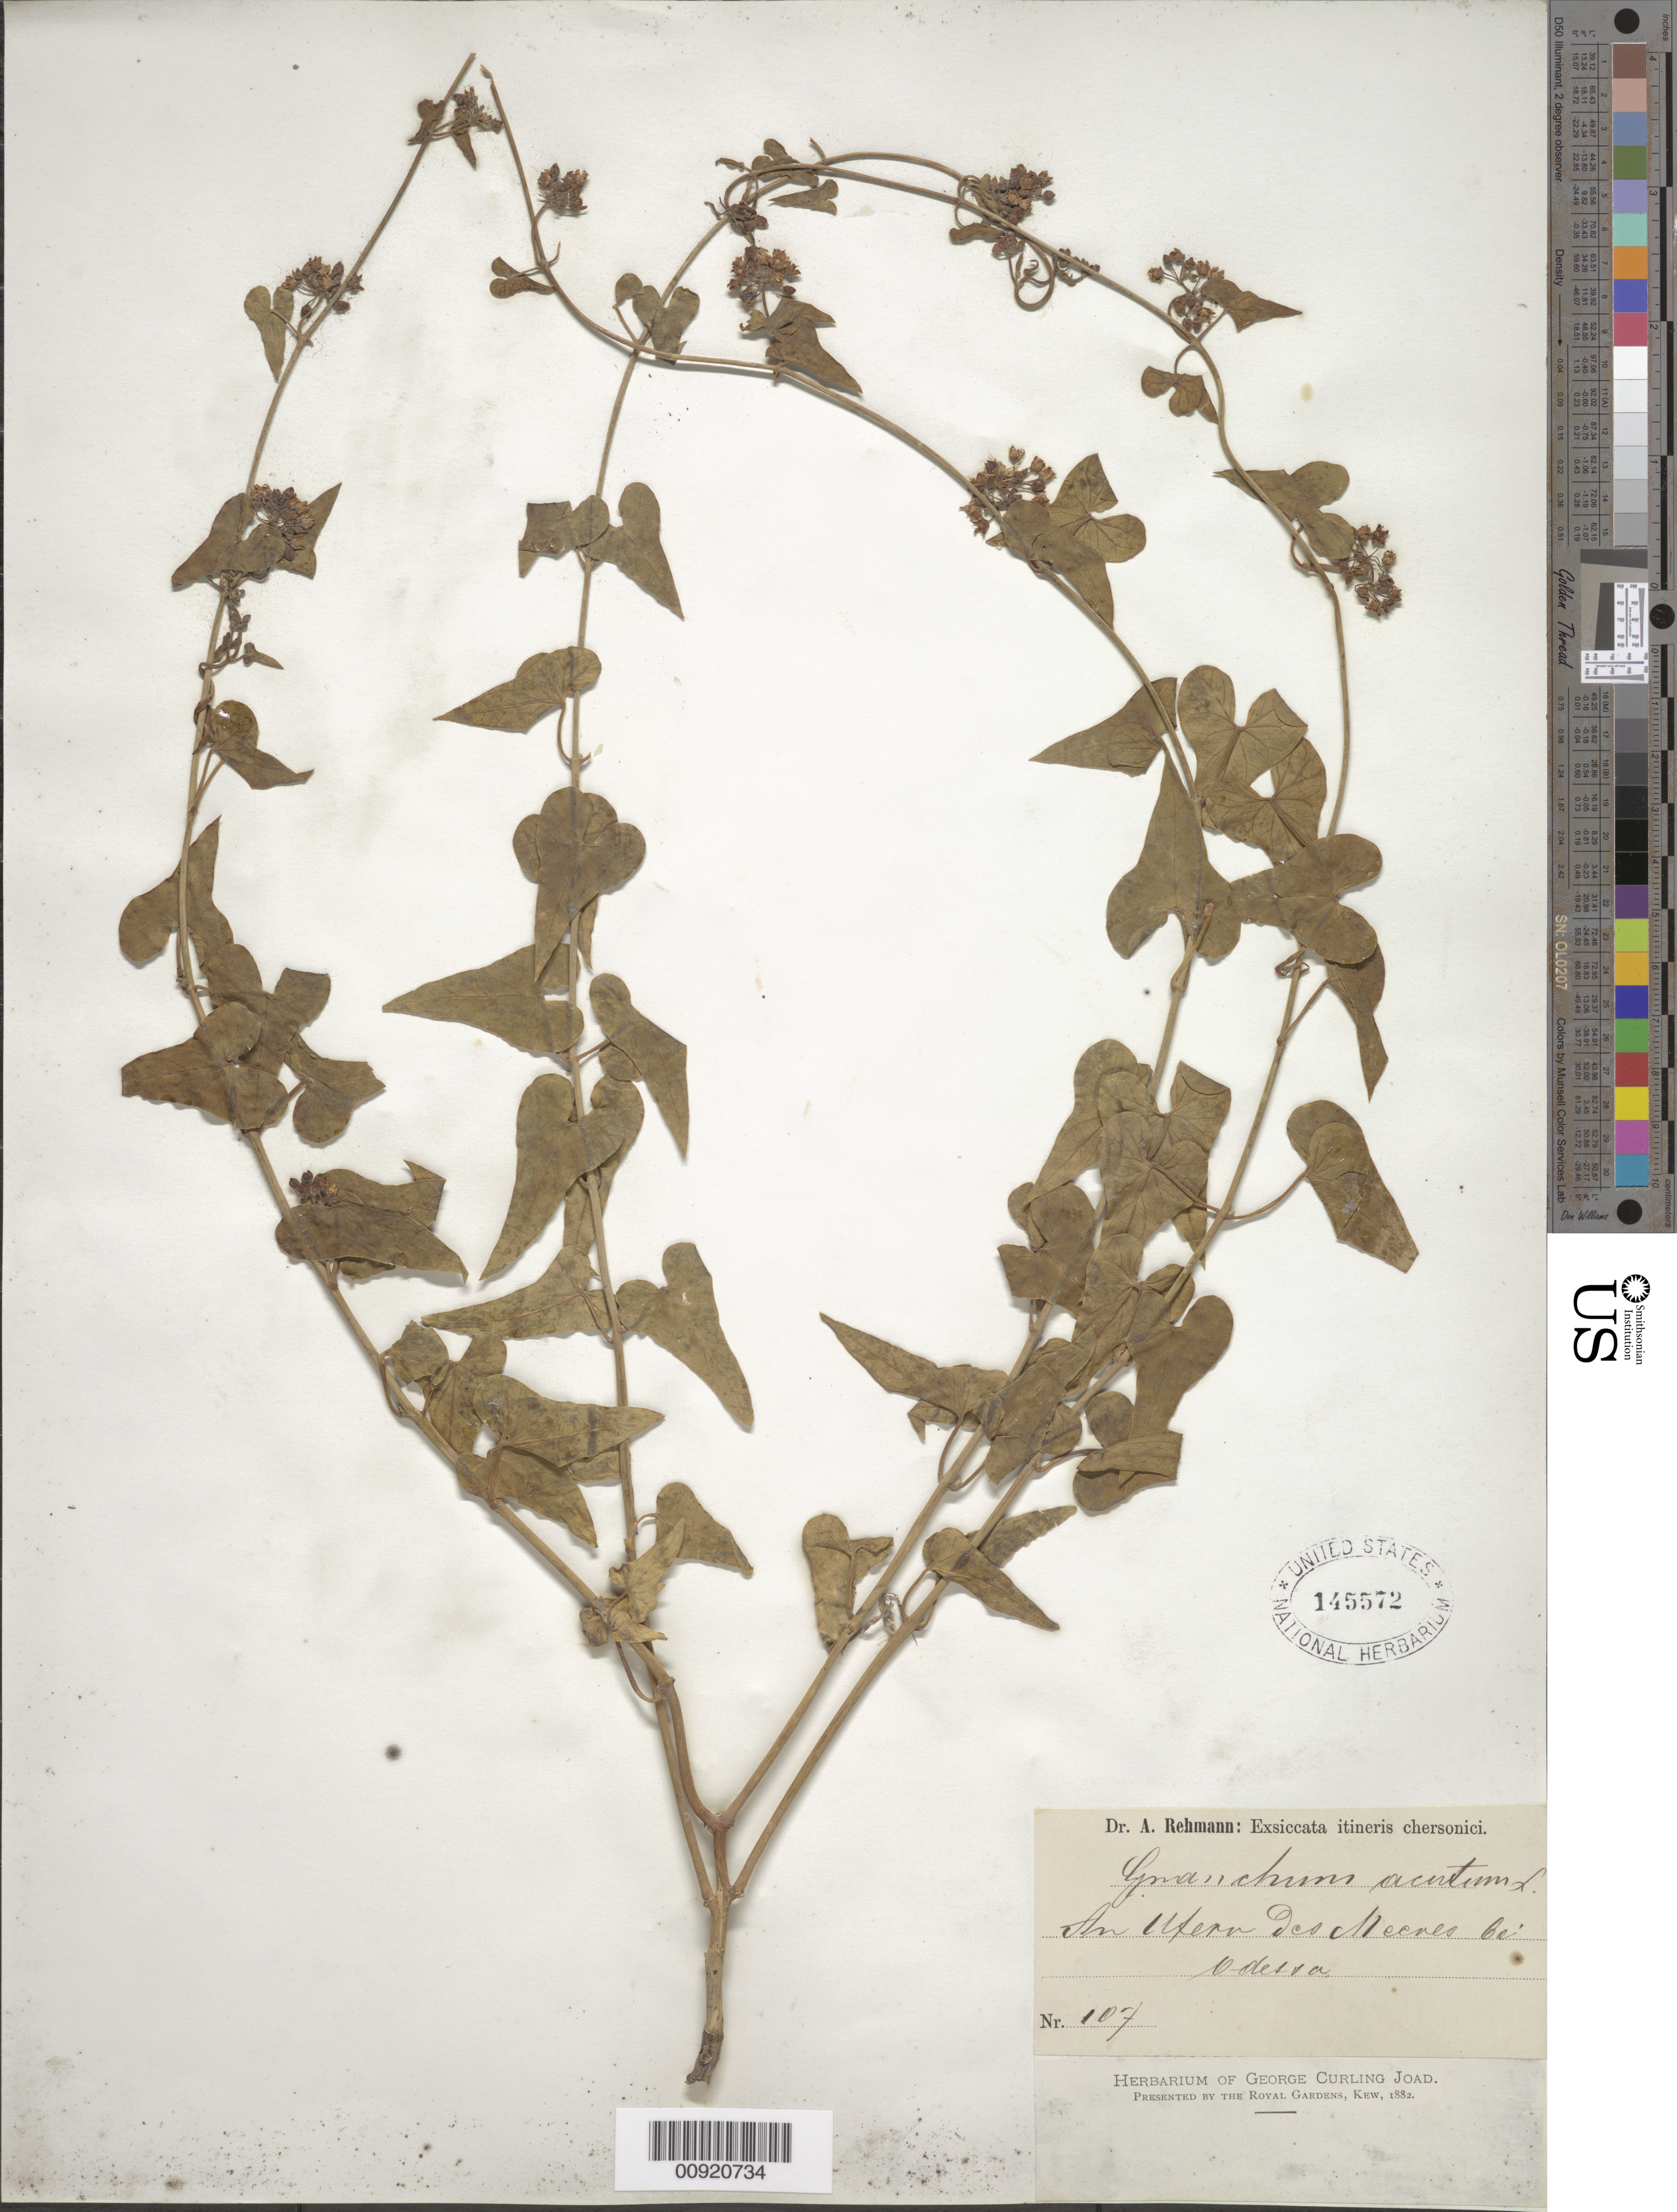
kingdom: Plantae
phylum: Tracheophyta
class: Magnoliopsida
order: Gentianales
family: Apocynaceae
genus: Cynanchum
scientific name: Cynanchum acutum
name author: L.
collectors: A. Rehmann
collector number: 107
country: Ukraine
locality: Exsiccata itineris chersonici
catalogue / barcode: US 145572